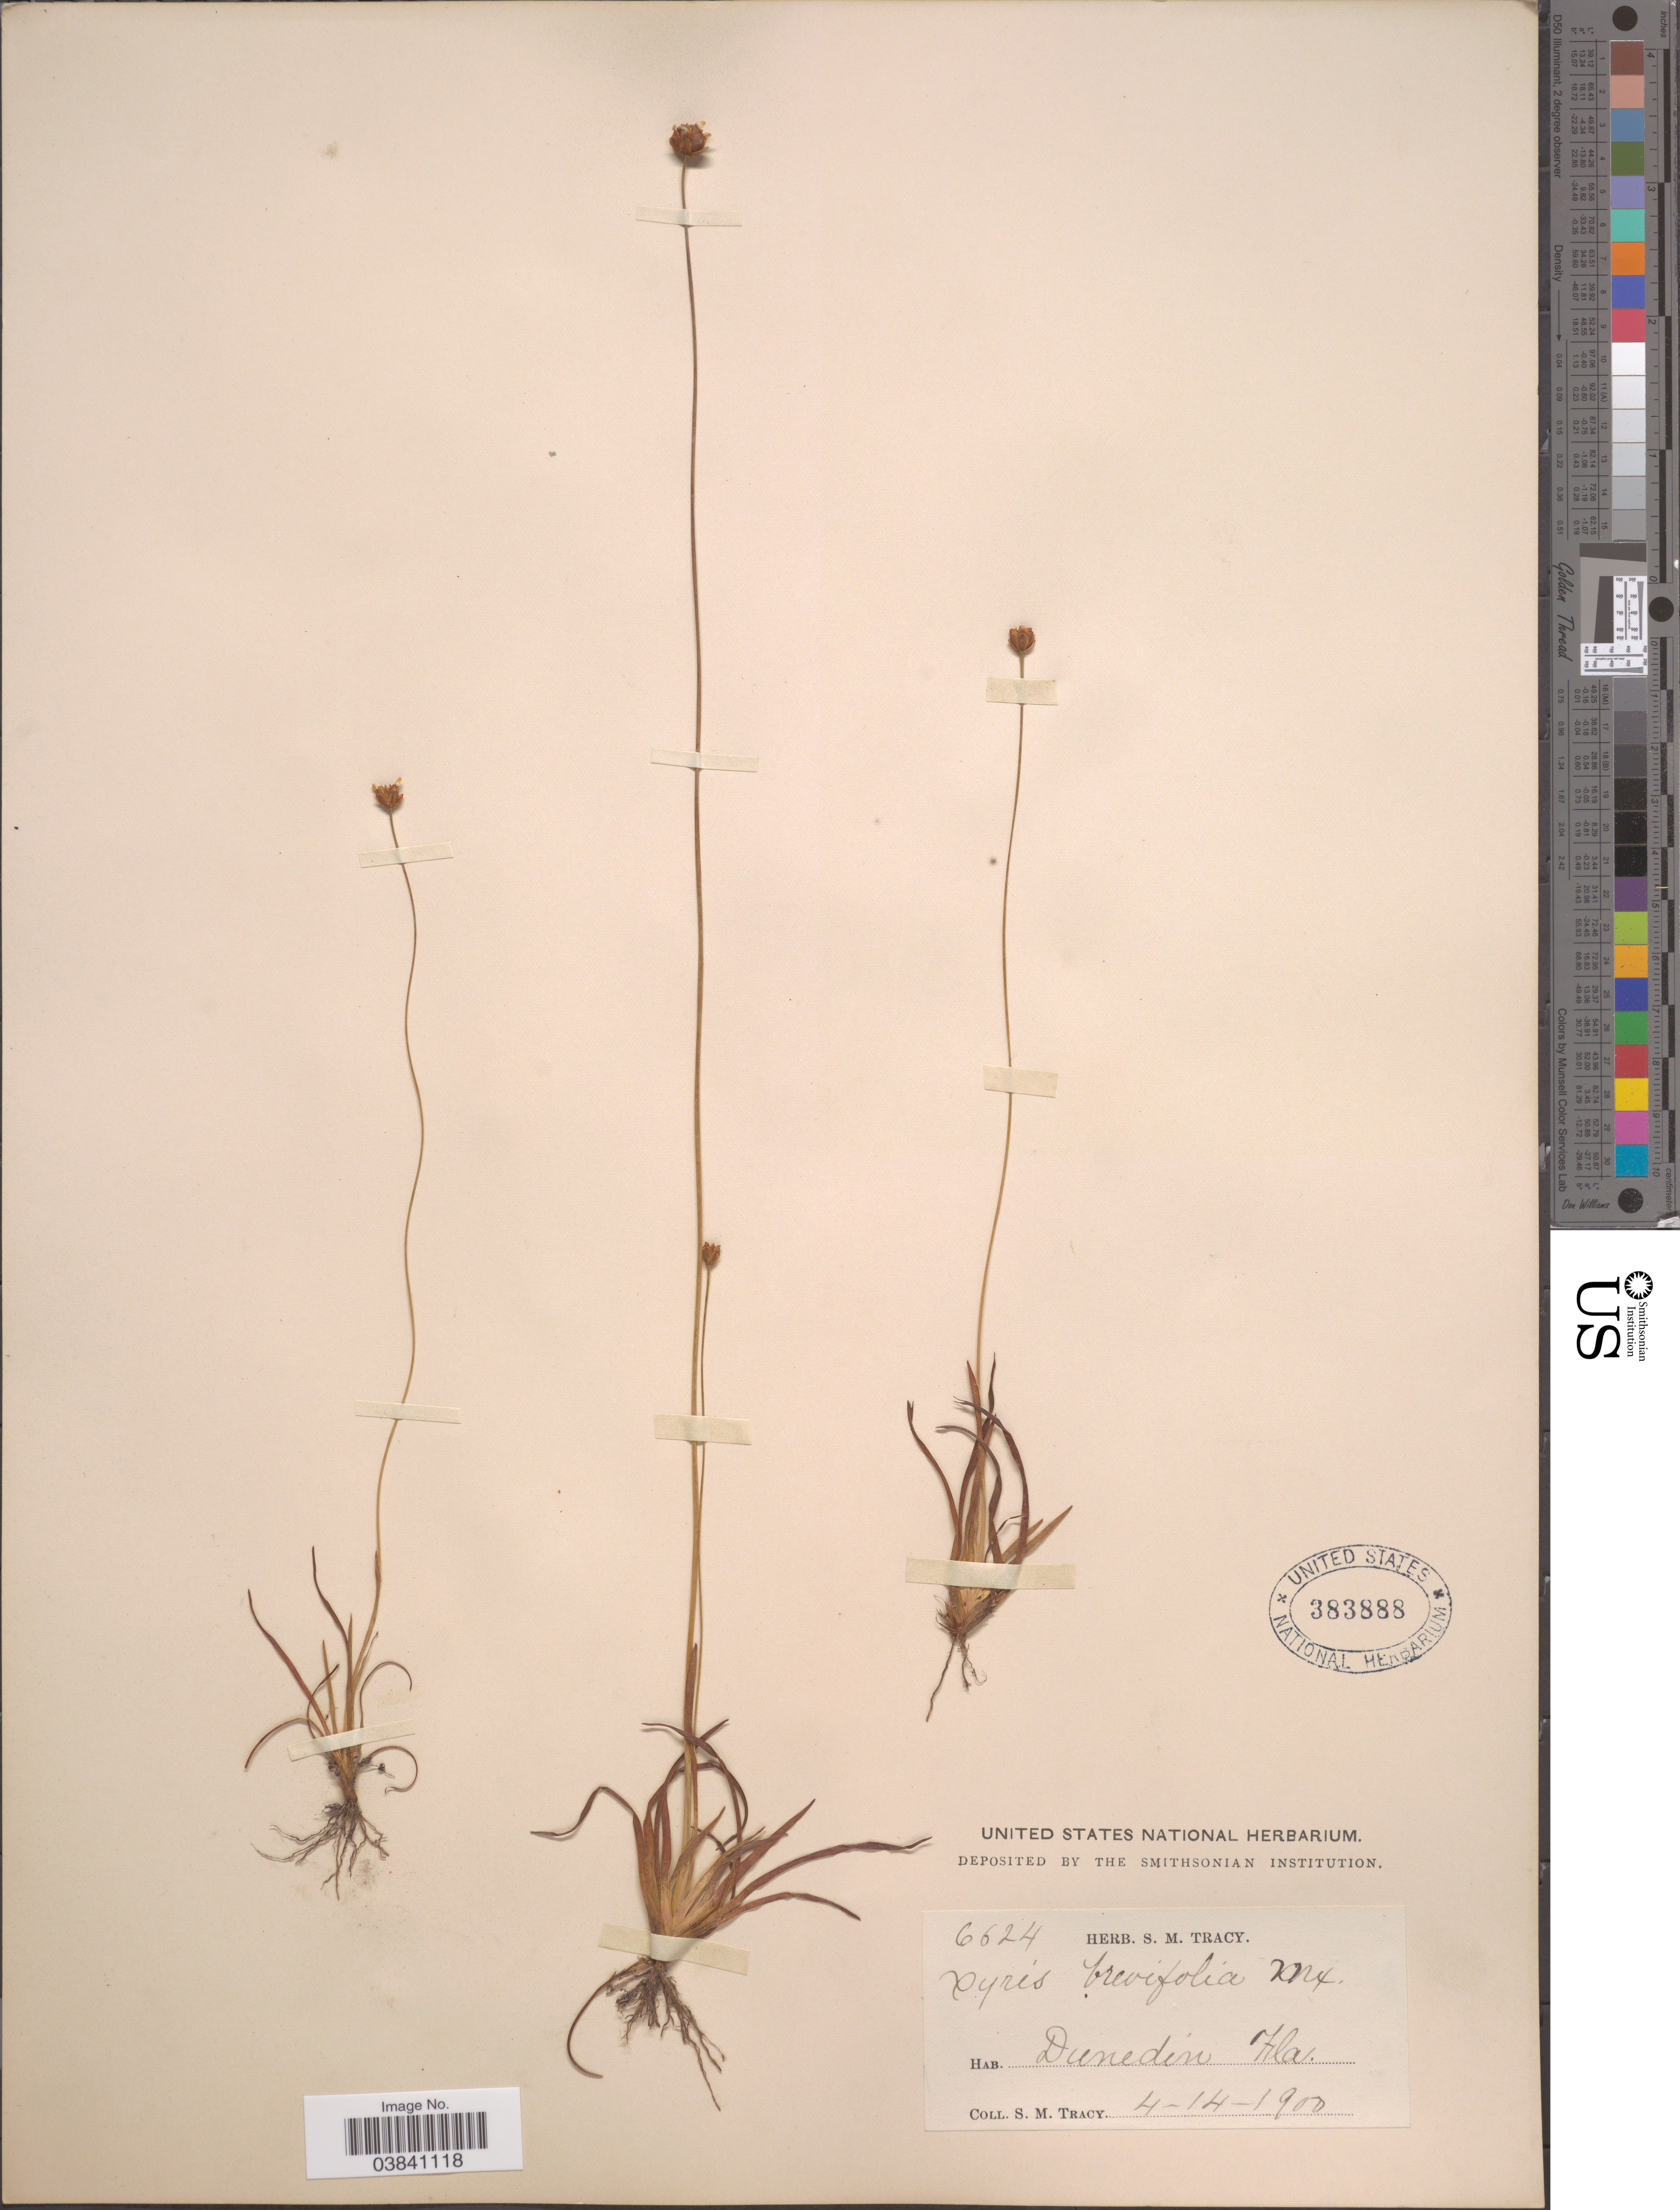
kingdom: Plantae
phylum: Tracheophyta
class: Liliopsida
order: Poales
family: Xyridaceae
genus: Xyris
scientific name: Xyris brevifolia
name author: Michx.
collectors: S. M. Tracy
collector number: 6624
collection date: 1900-04-14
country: United States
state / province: Florida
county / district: Pinellas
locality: Dunedin.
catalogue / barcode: US 383888